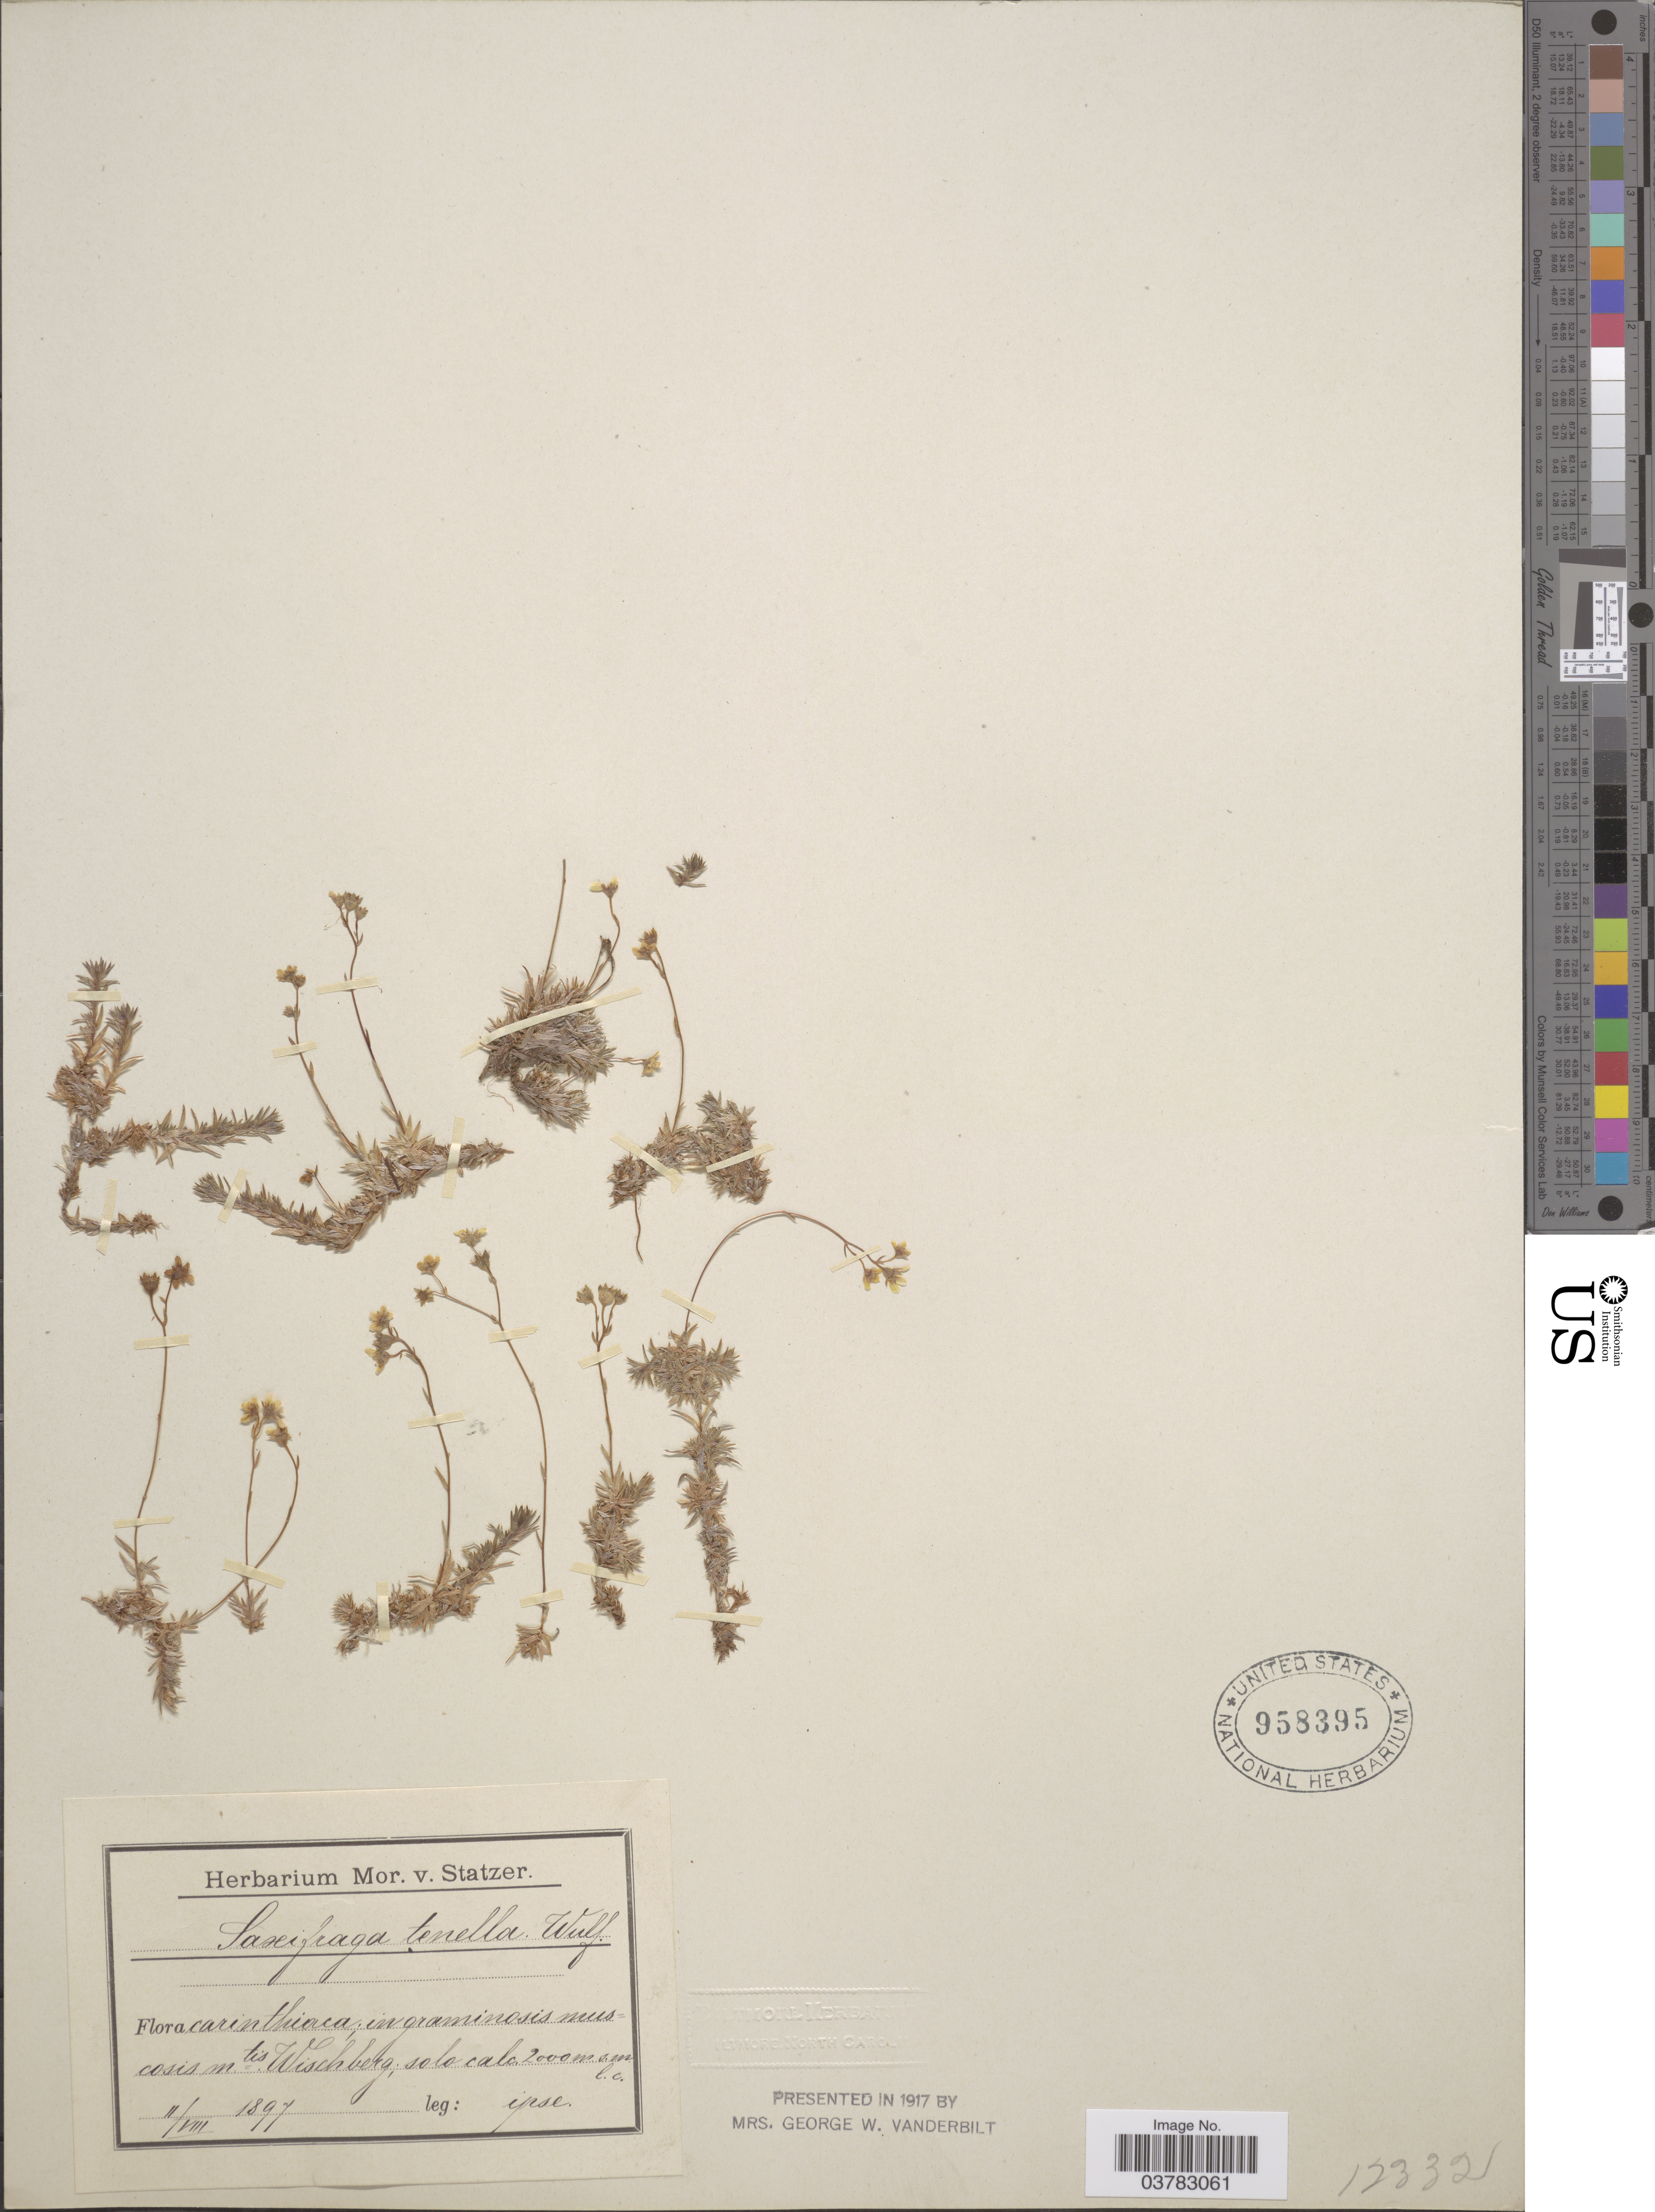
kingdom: Plantae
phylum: Tracheophyta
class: Magnoliopsida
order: Saxifragales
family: Saxifragaceae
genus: Saxifraga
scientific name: Saxifraga tenella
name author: Wulfen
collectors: M. Statzer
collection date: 1897-08-11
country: Switzerland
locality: Carinthiaca; in graminosis muscosis mtis Wischberg.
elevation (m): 2000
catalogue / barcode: US 958395